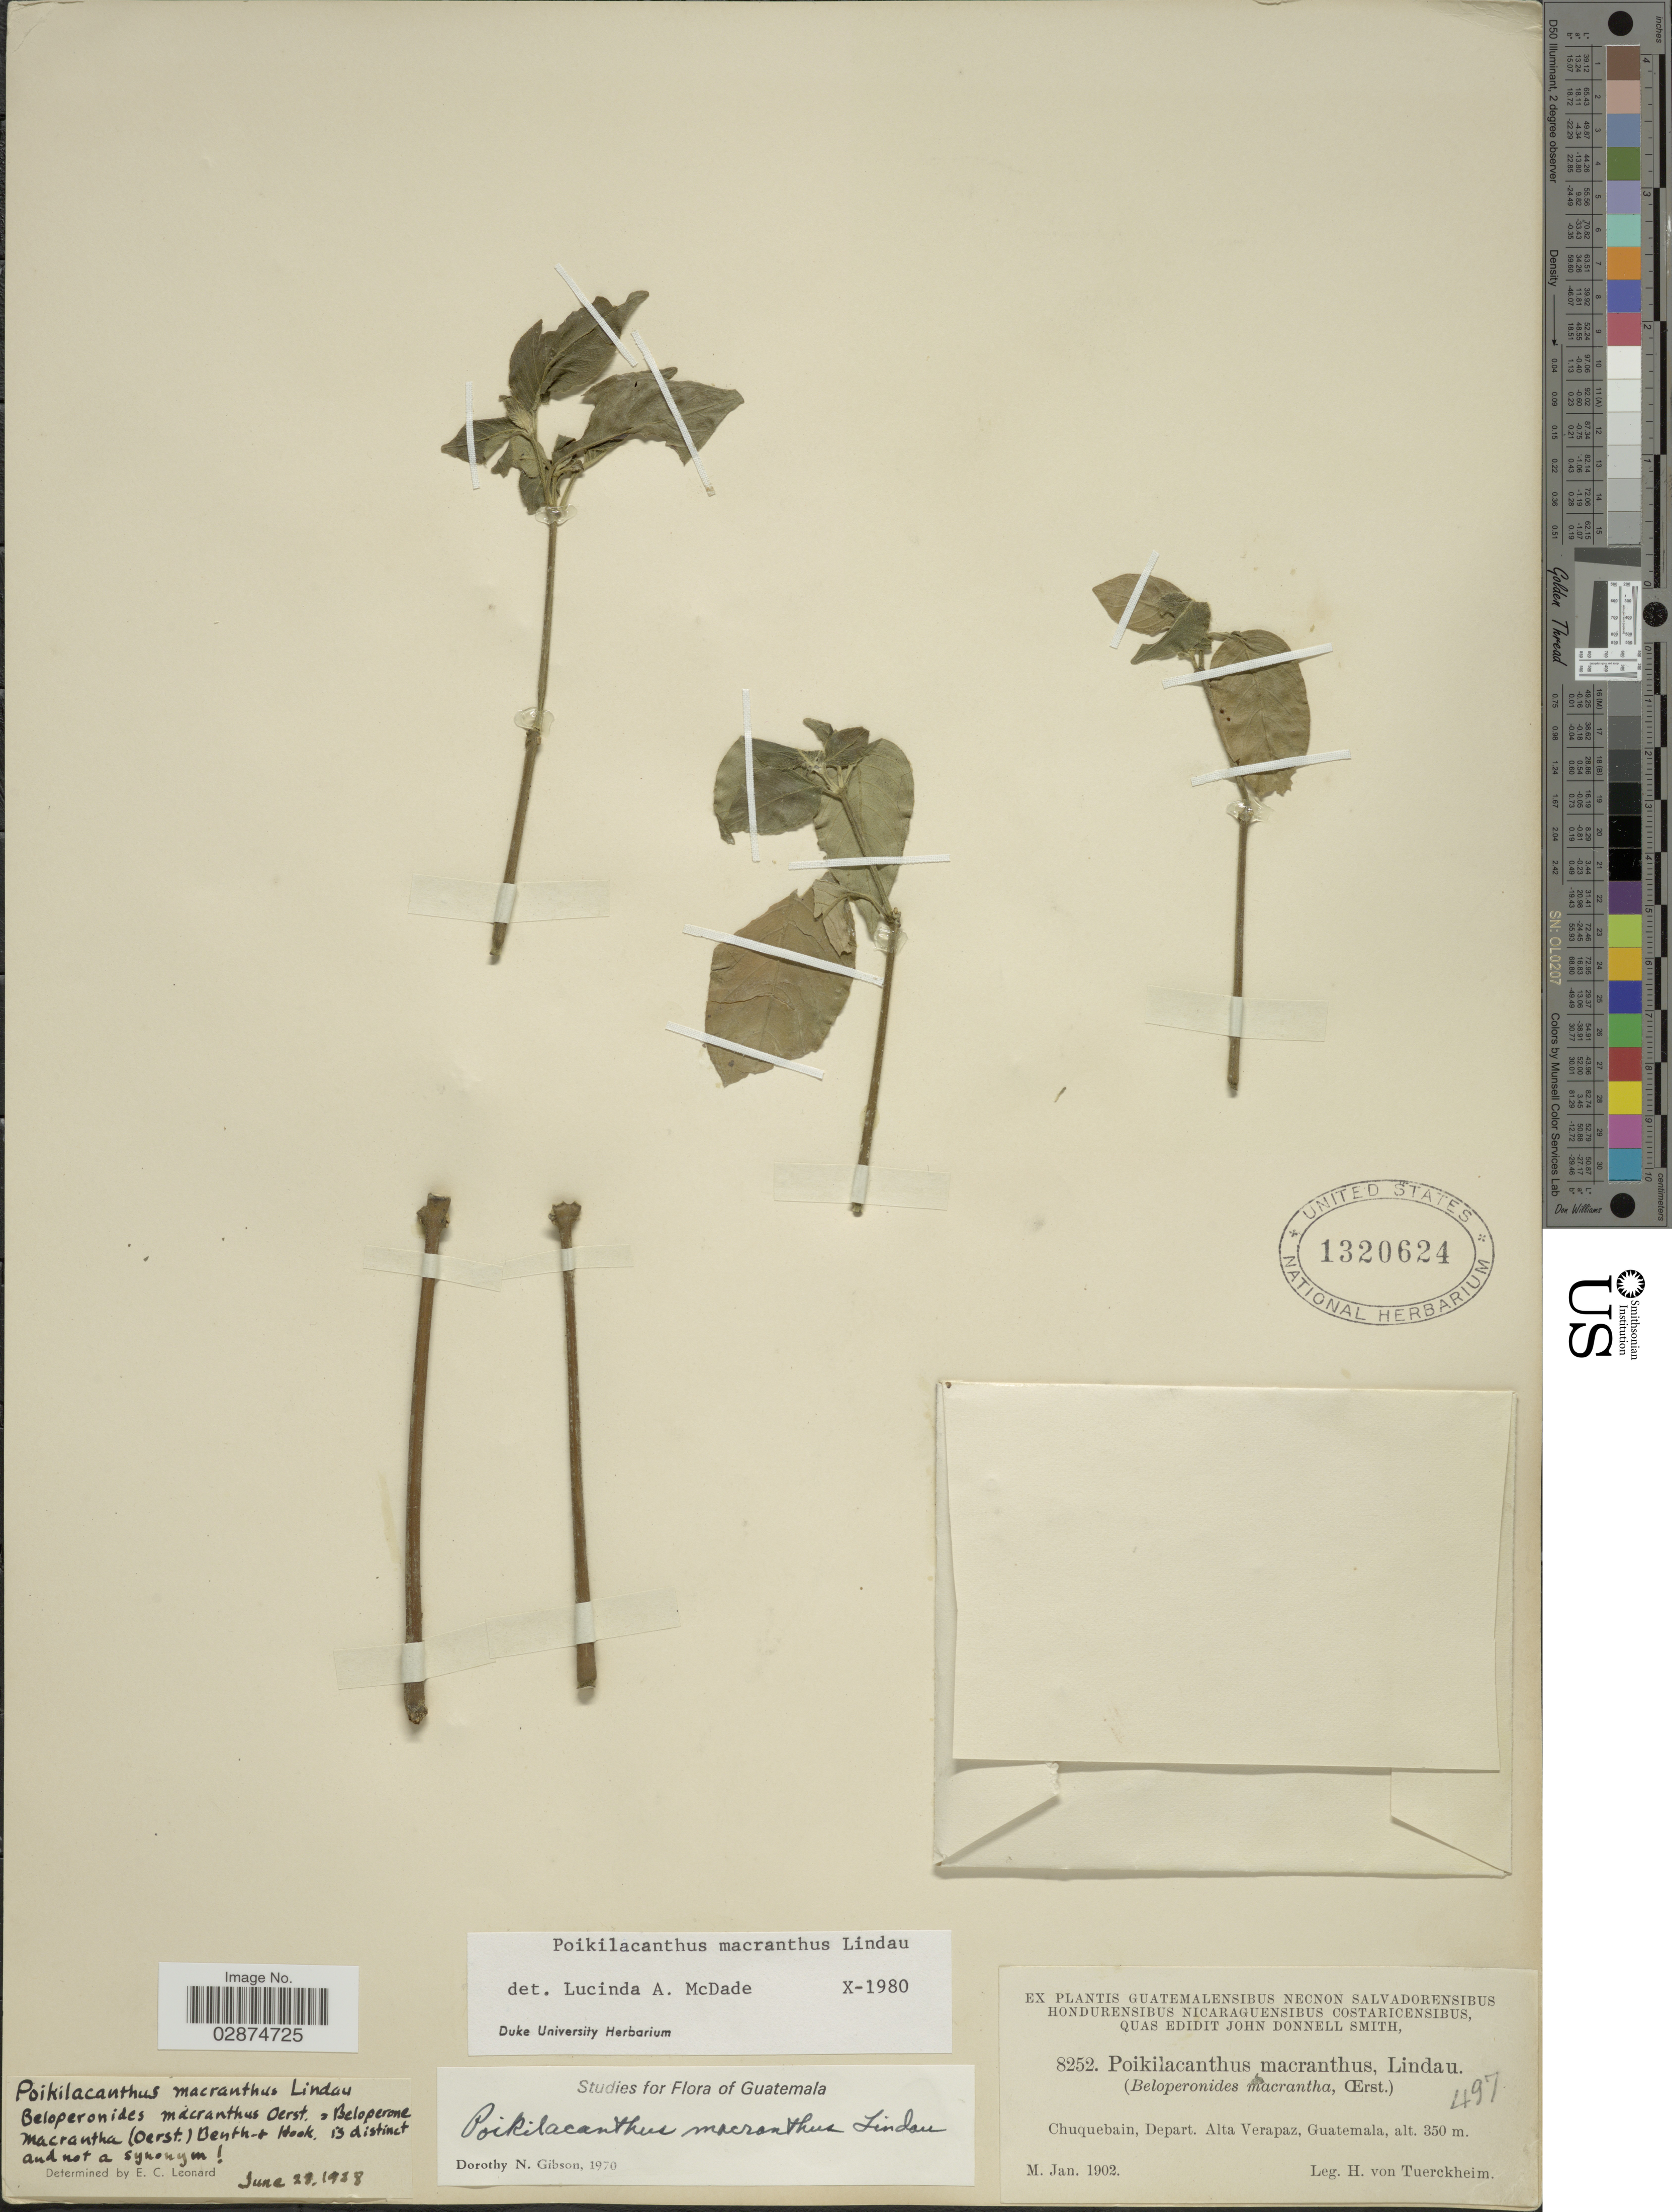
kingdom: Plantae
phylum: Tracheophyta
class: Magnoliopsida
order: Lamiales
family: Acanthaceae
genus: Poikilacanthus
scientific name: Poikilacanthus macranthus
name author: Lindau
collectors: H. von Türckheim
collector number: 8252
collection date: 1902-01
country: Guatemala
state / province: Alta Verapaz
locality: Chuquebain, Depart. Alta Verapaz.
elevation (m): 350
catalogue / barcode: US 1320624